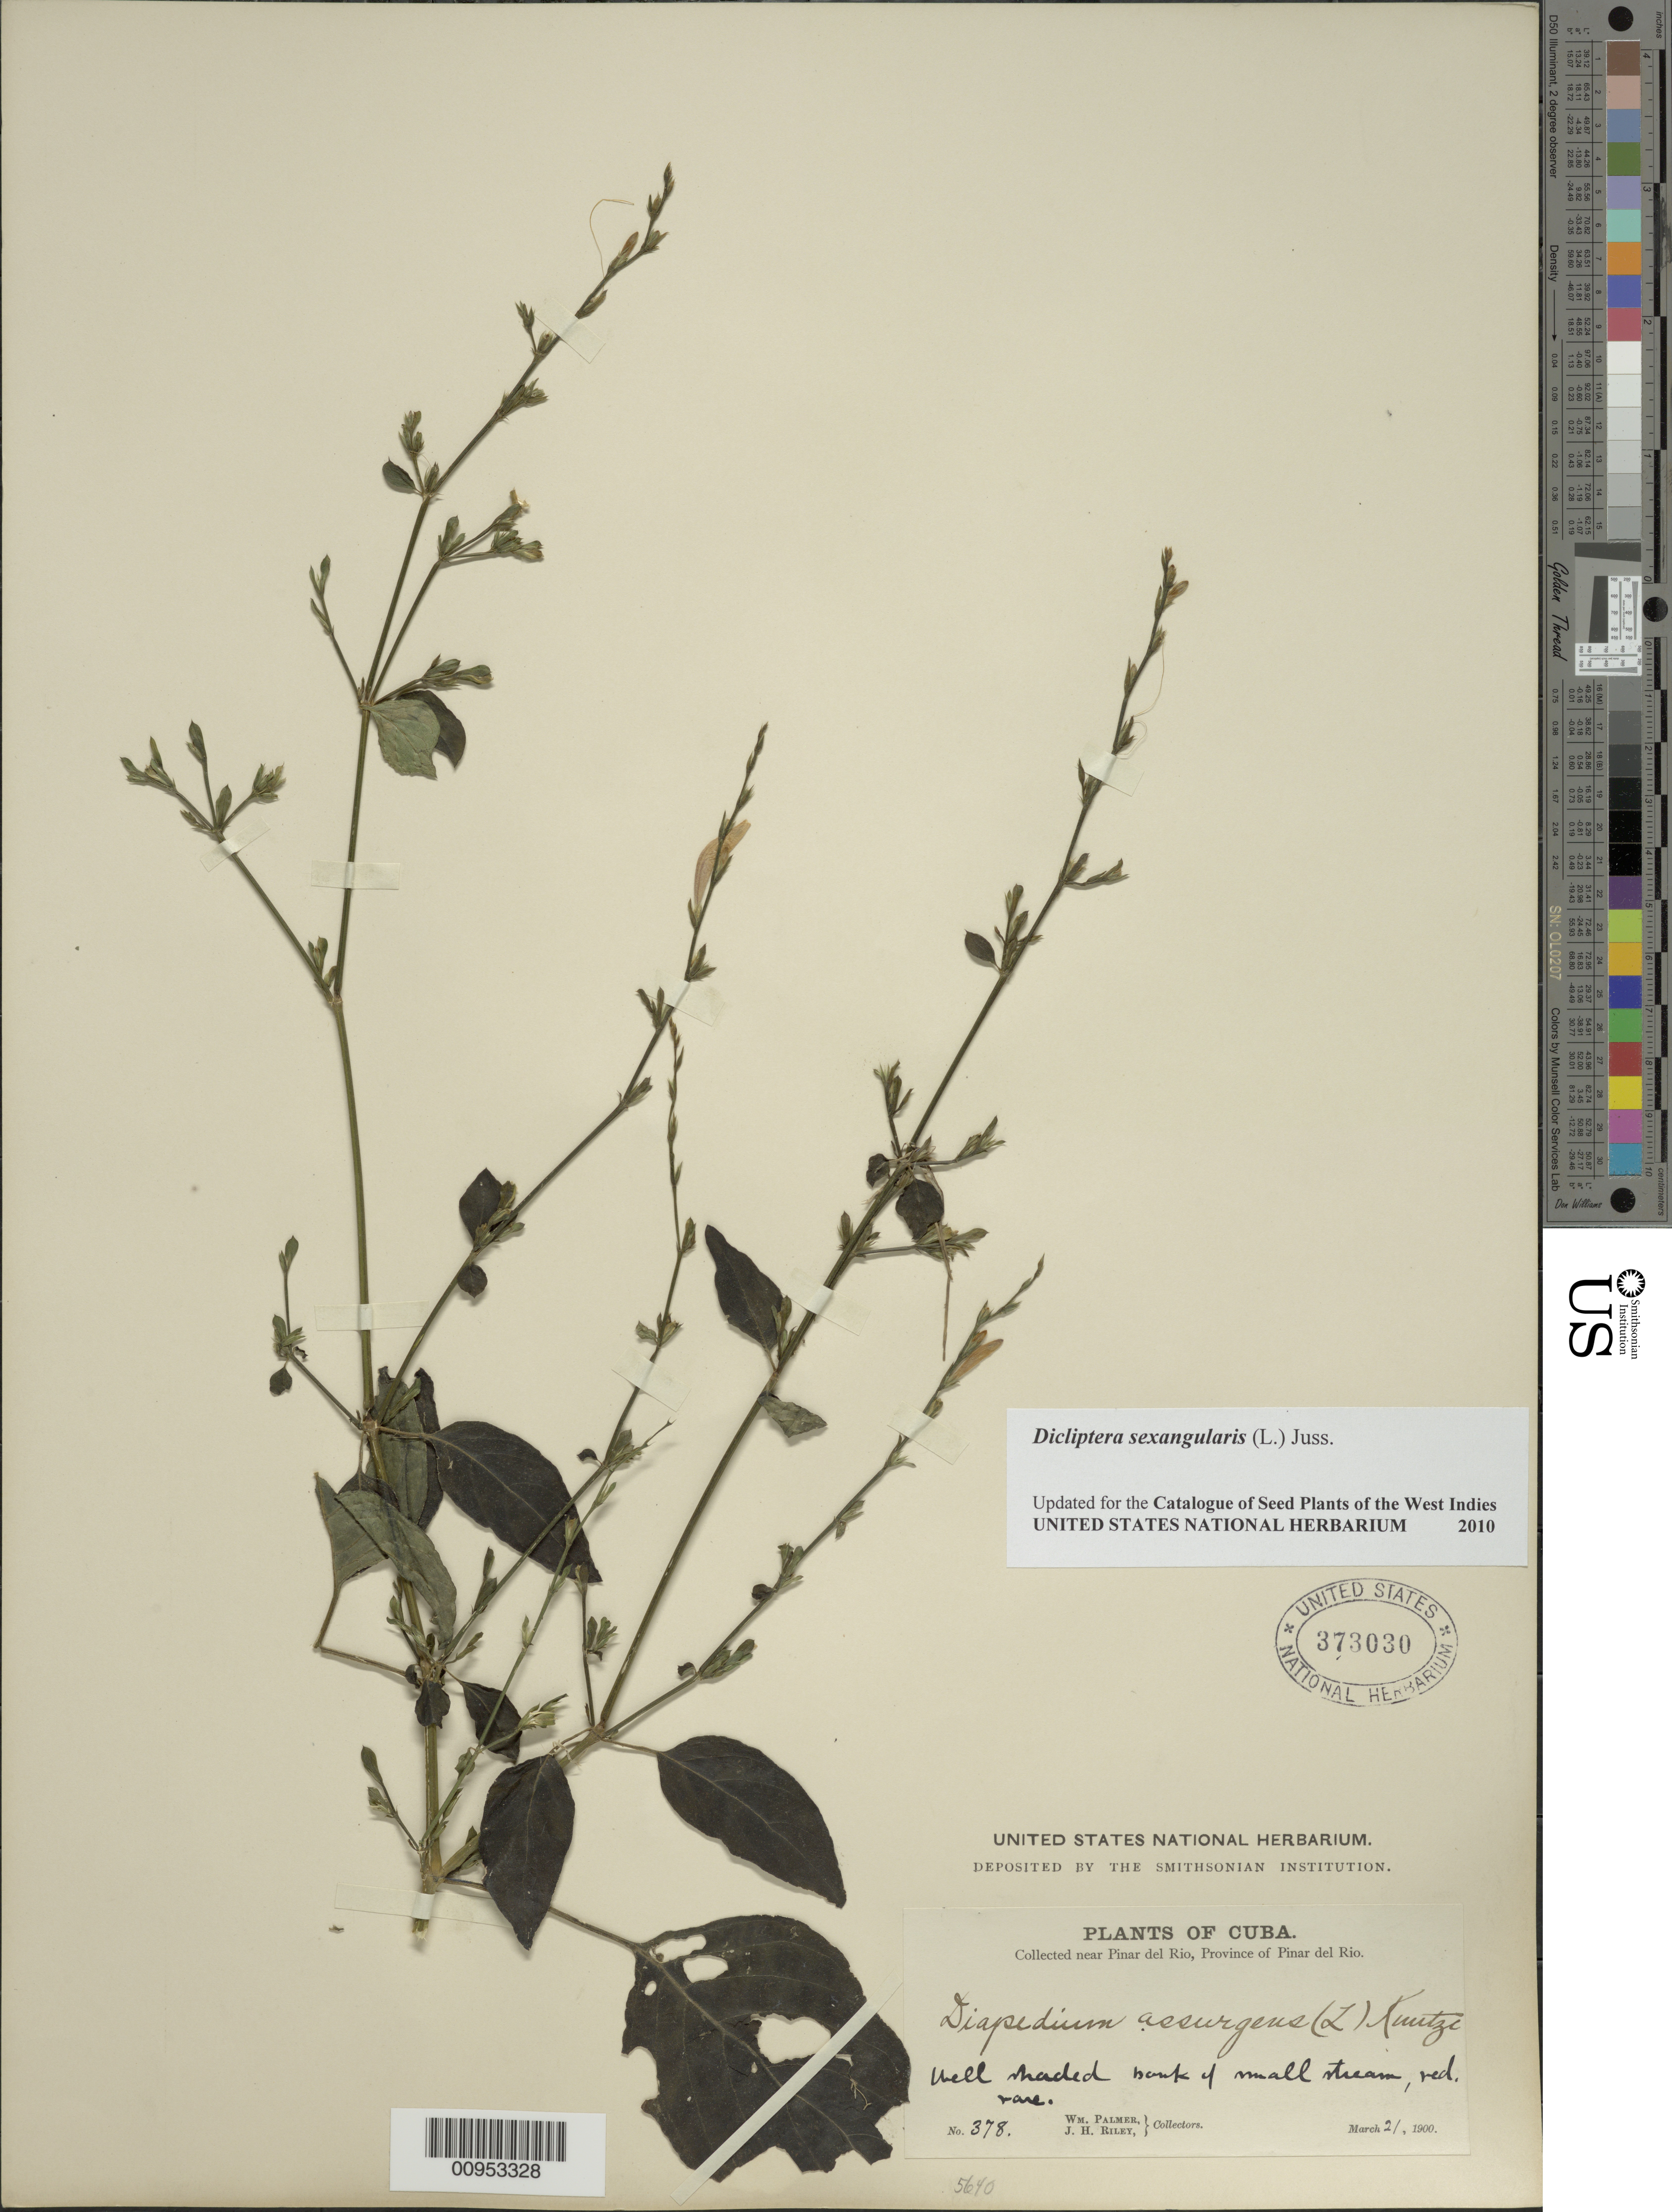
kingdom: Plantae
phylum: Tracheophyta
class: Magnoliopsida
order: Lamiales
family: Acanthaceae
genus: Dicliptera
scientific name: Dicliptera sexangularis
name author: (L.) Juss.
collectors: W. Palmer & J. H. Riley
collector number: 378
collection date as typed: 21 Mar 1900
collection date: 1900-03-21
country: Cuba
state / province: Pinar del Rio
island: Cuba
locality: Near Pinar del Río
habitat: Well shaded bank of small stream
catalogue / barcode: US 373030